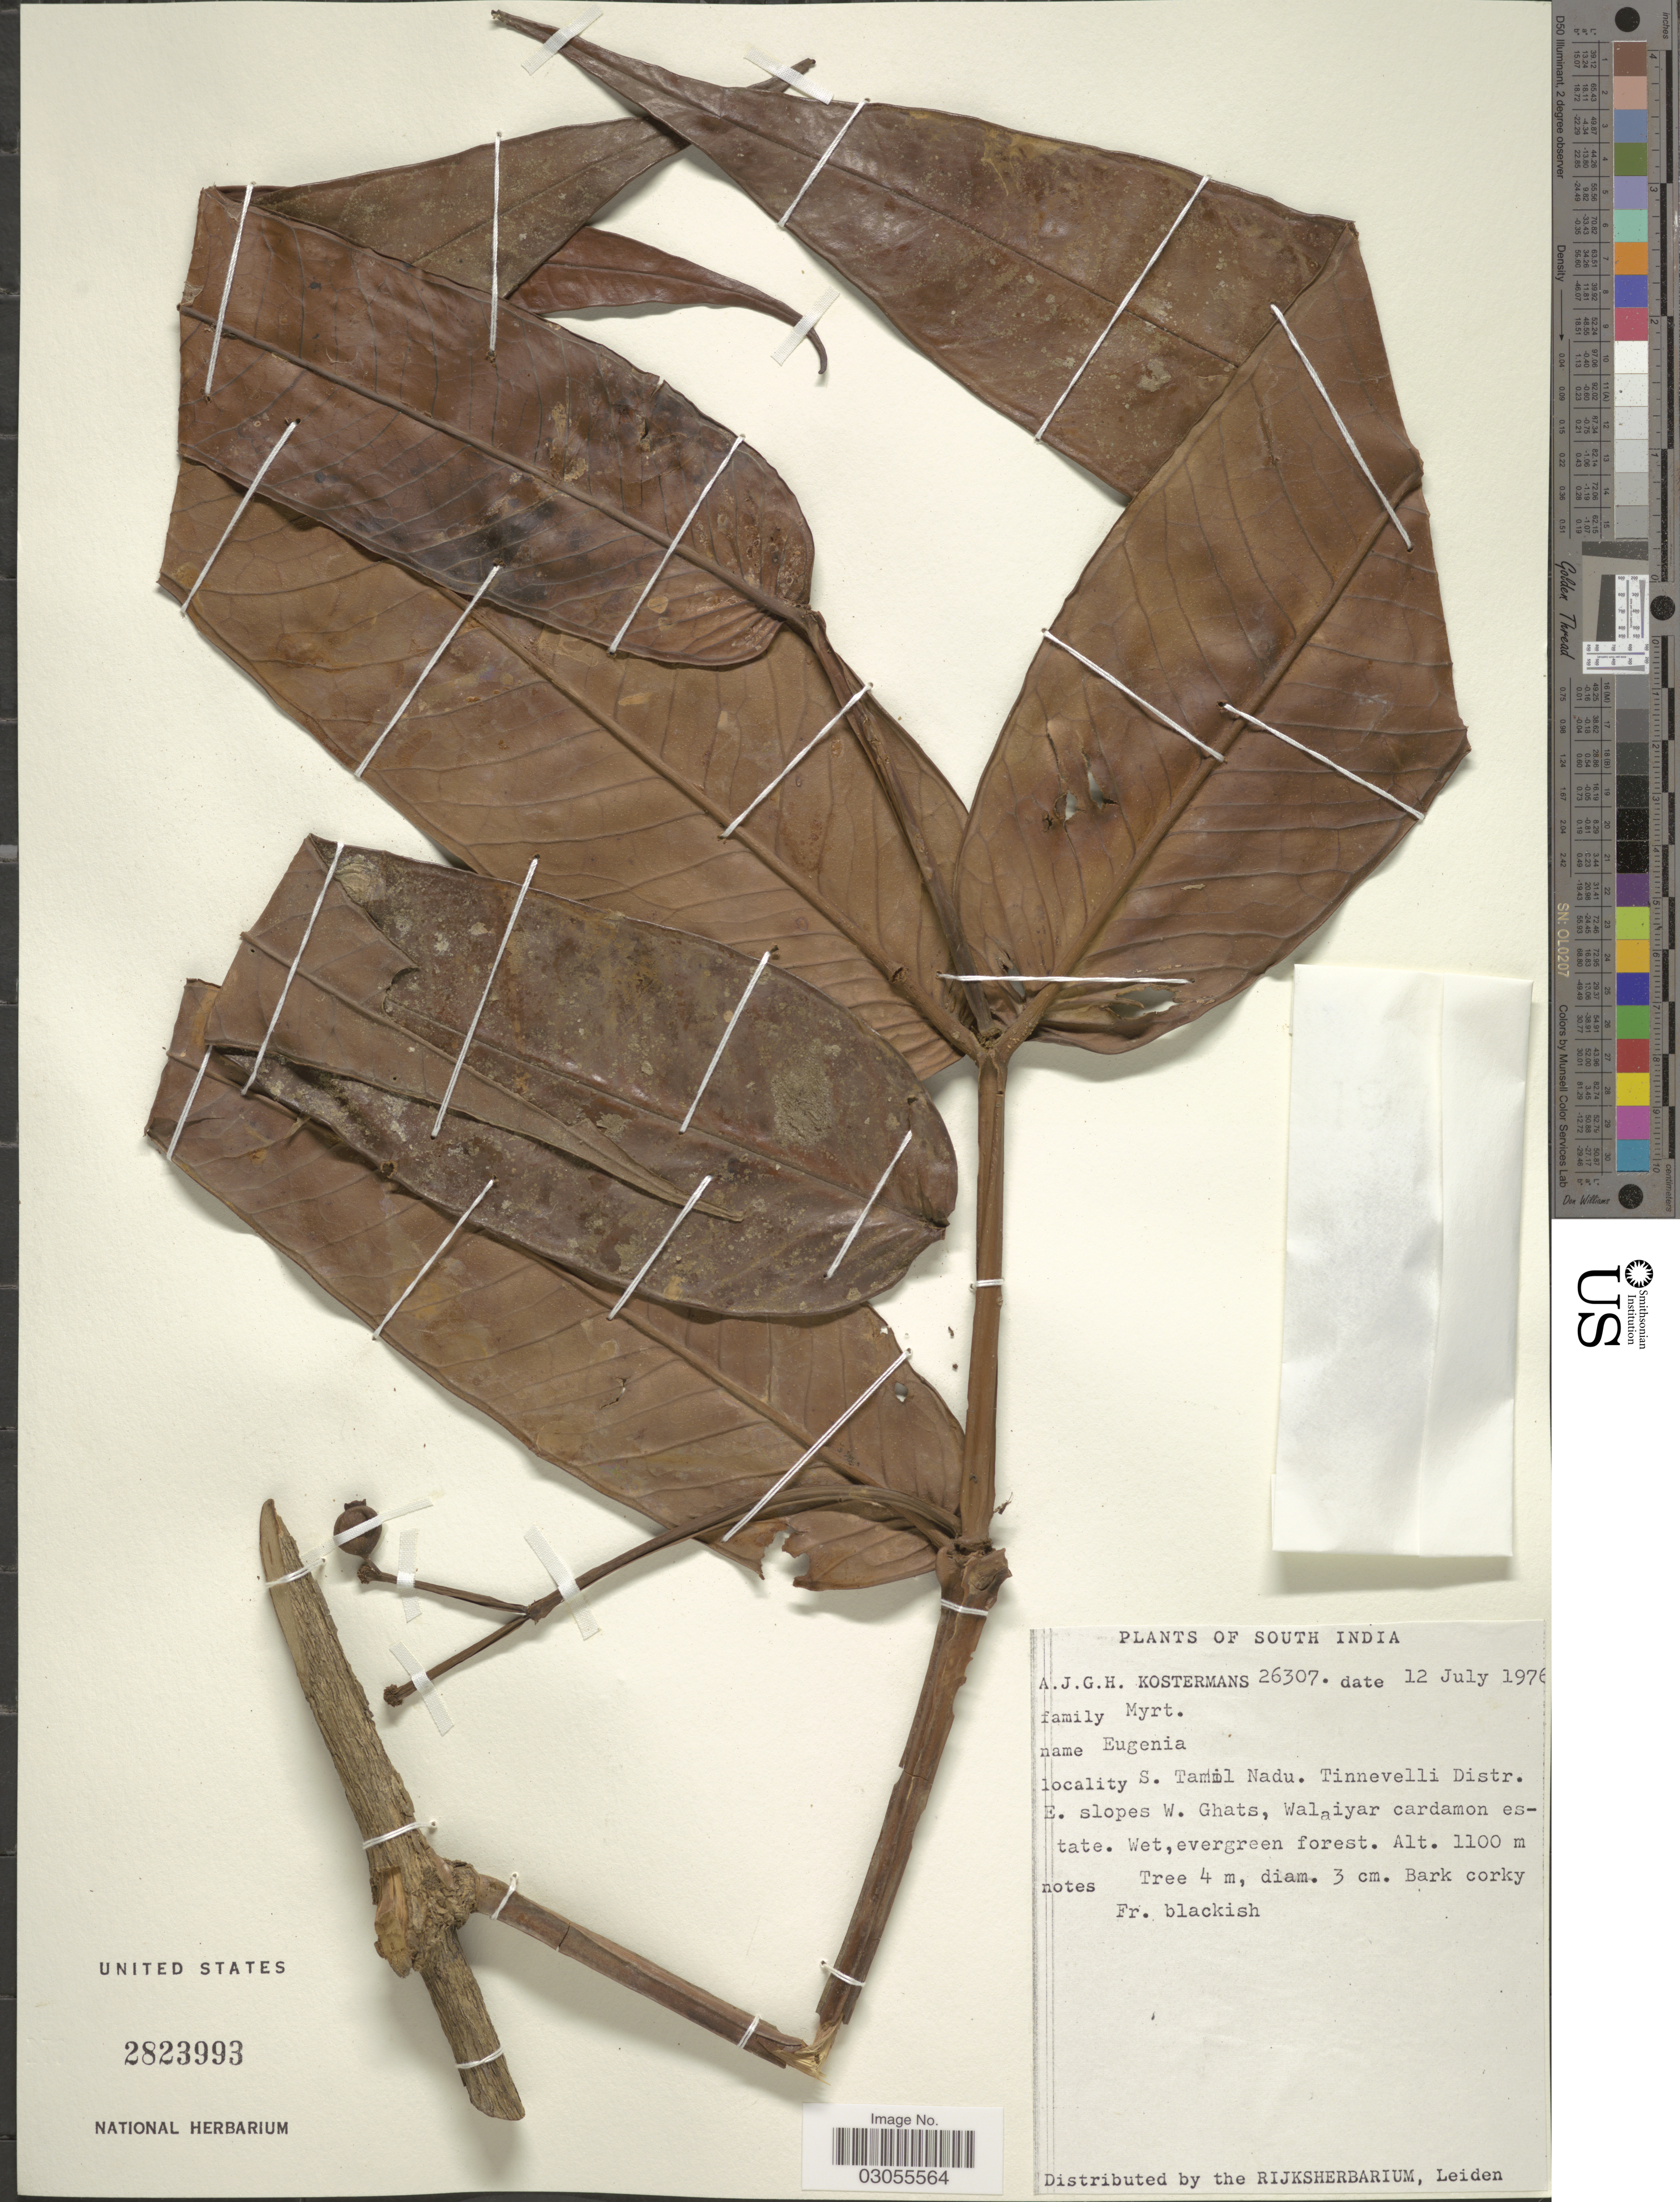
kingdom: Plantae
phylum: Tracheophyta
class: Magnoliopsida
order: Myrtales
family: Myrtaceae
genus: Eugenia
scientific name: Eugenia sp.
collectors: A. J. G. Kostermans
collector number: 26307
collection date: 1976-07-12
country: India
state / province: Tamil Nadu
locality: South India. S. Tamil Nadu. Tinnevelli Distr. E. slopes W. Ghats, Walaiyar cardamon estate.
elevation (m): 1100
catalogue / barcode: US 2823993